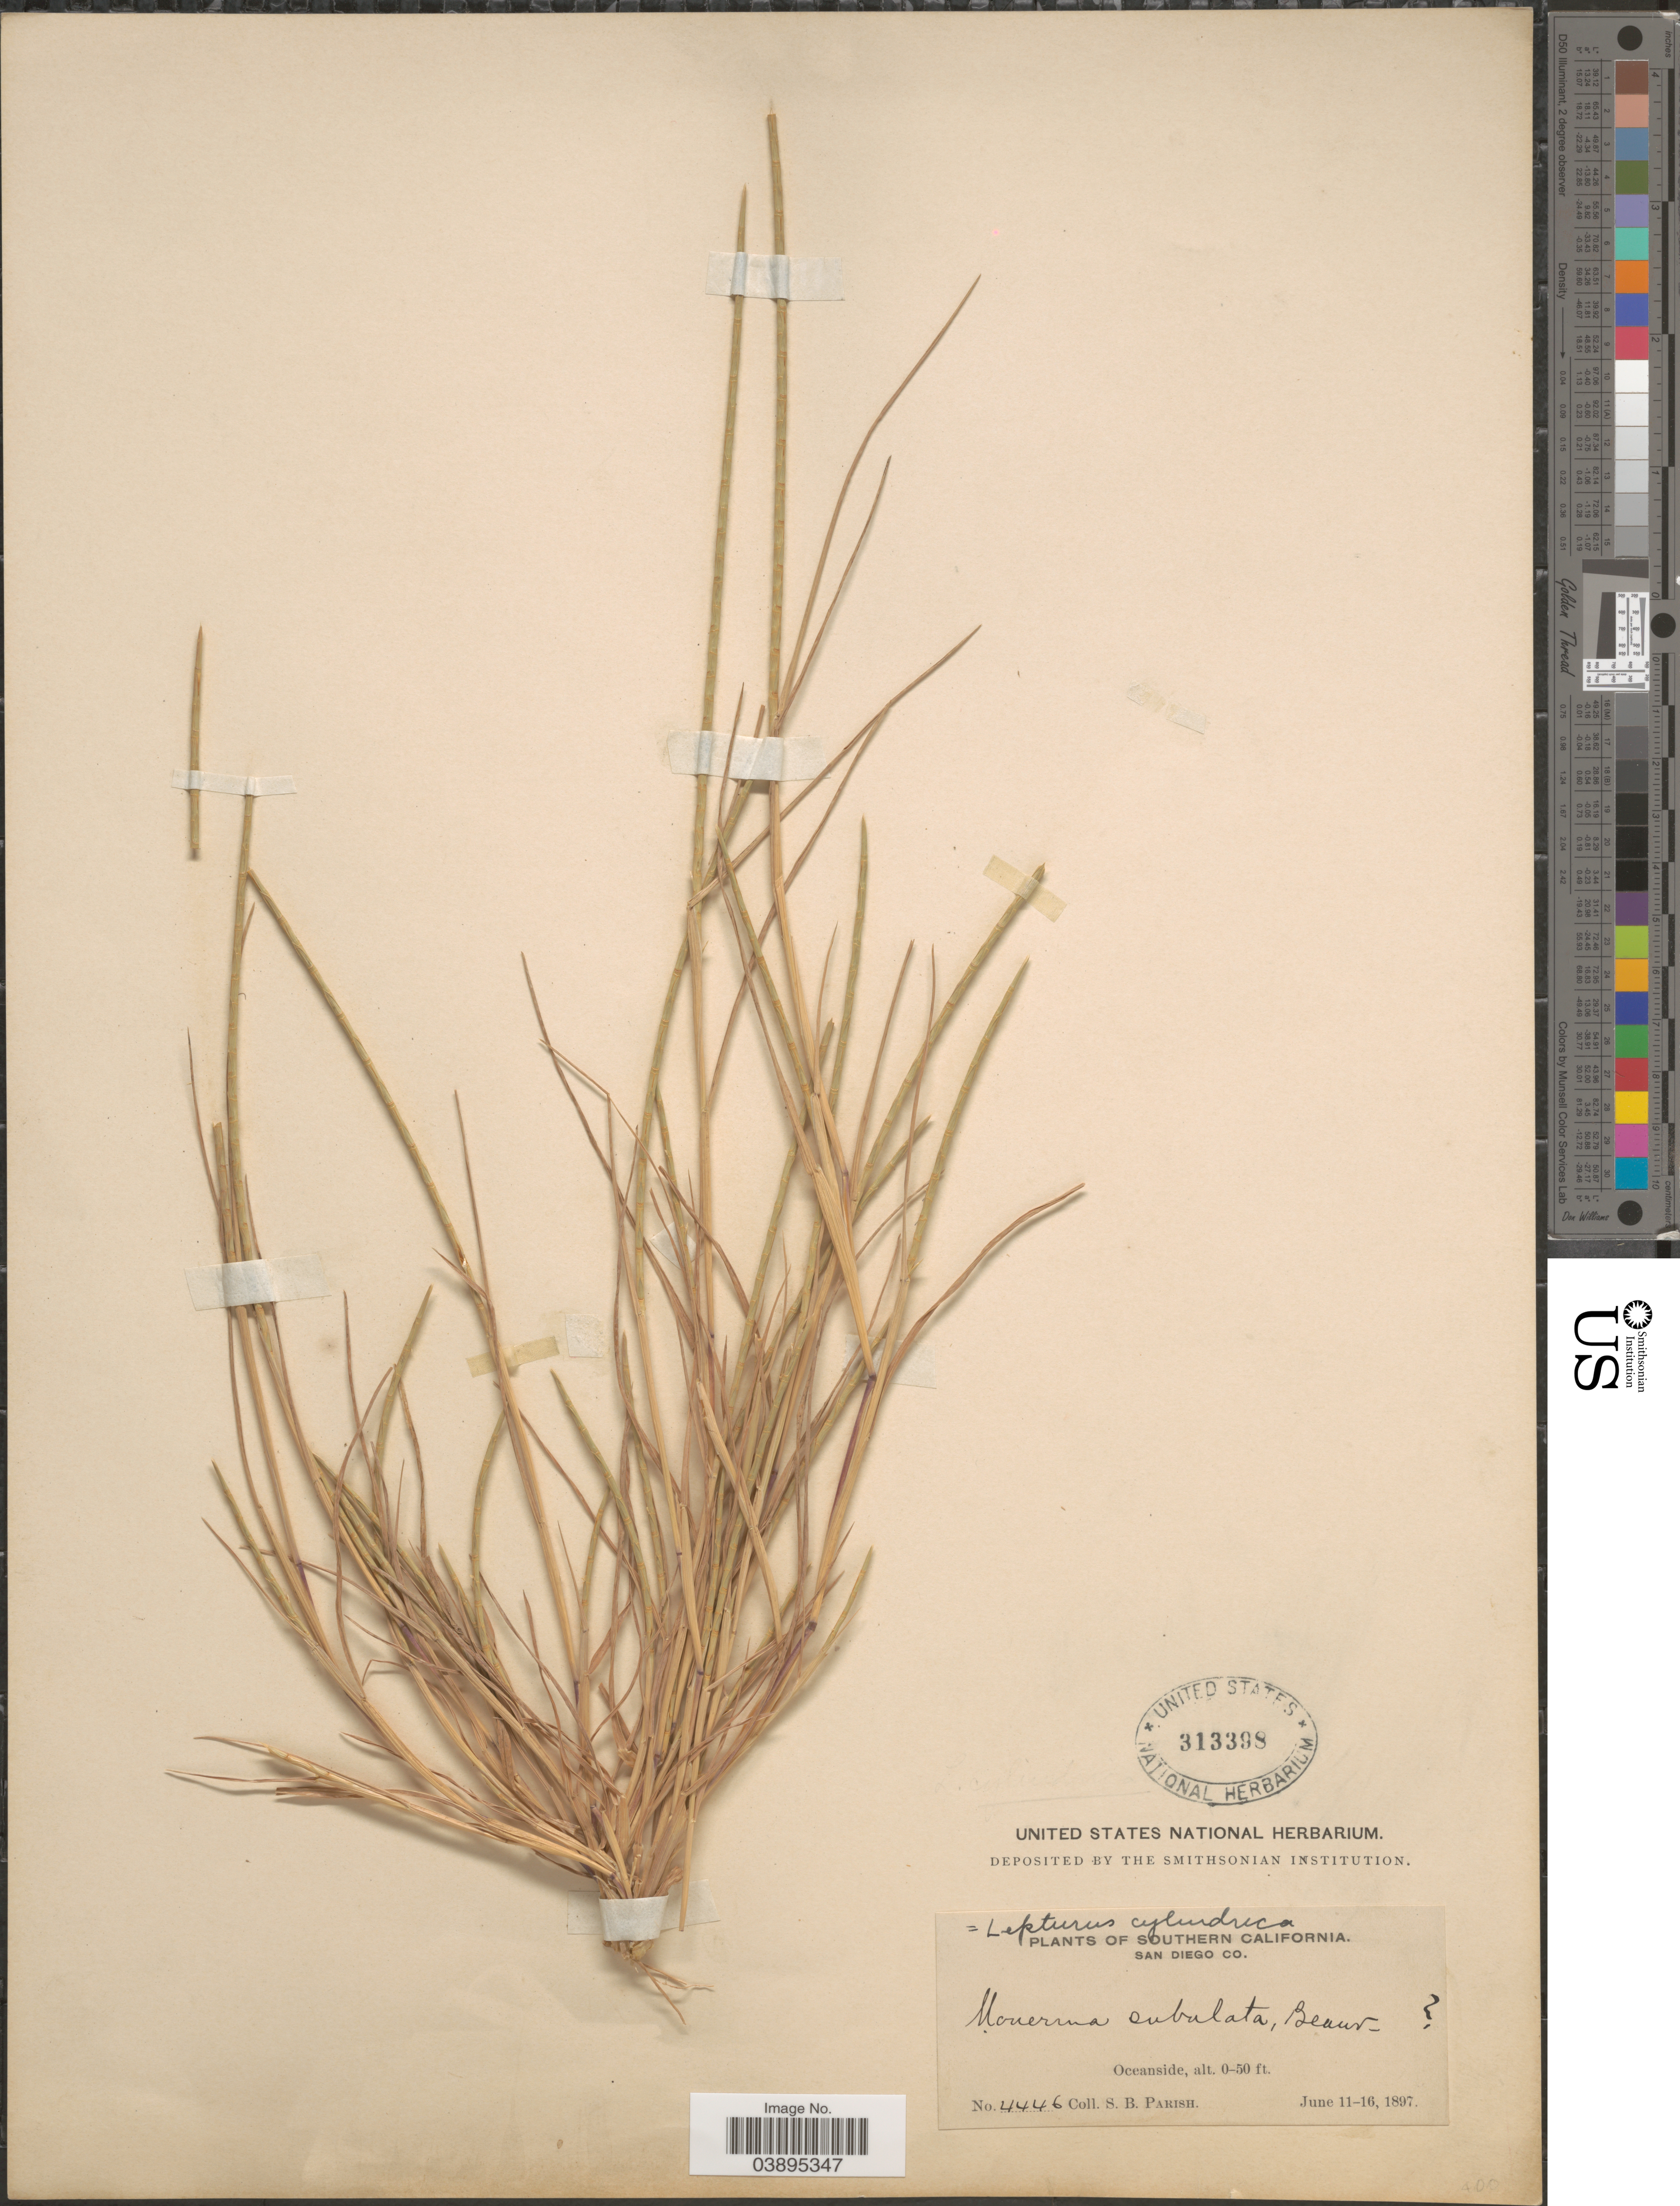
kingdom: Plantae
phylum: Tracheophyta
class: Liliopsida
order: Poales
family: Poaceae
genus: Hainardia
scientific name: Hainardia cylindrica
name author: (Willd.) Greuter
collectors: S. B. Parish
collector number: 4446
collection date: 1897-06-11/1897-06-16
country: United States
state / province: California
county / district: San Diego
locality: Southern California. San Diego Co. Oceanside.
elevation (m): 0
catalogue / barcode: US 313398